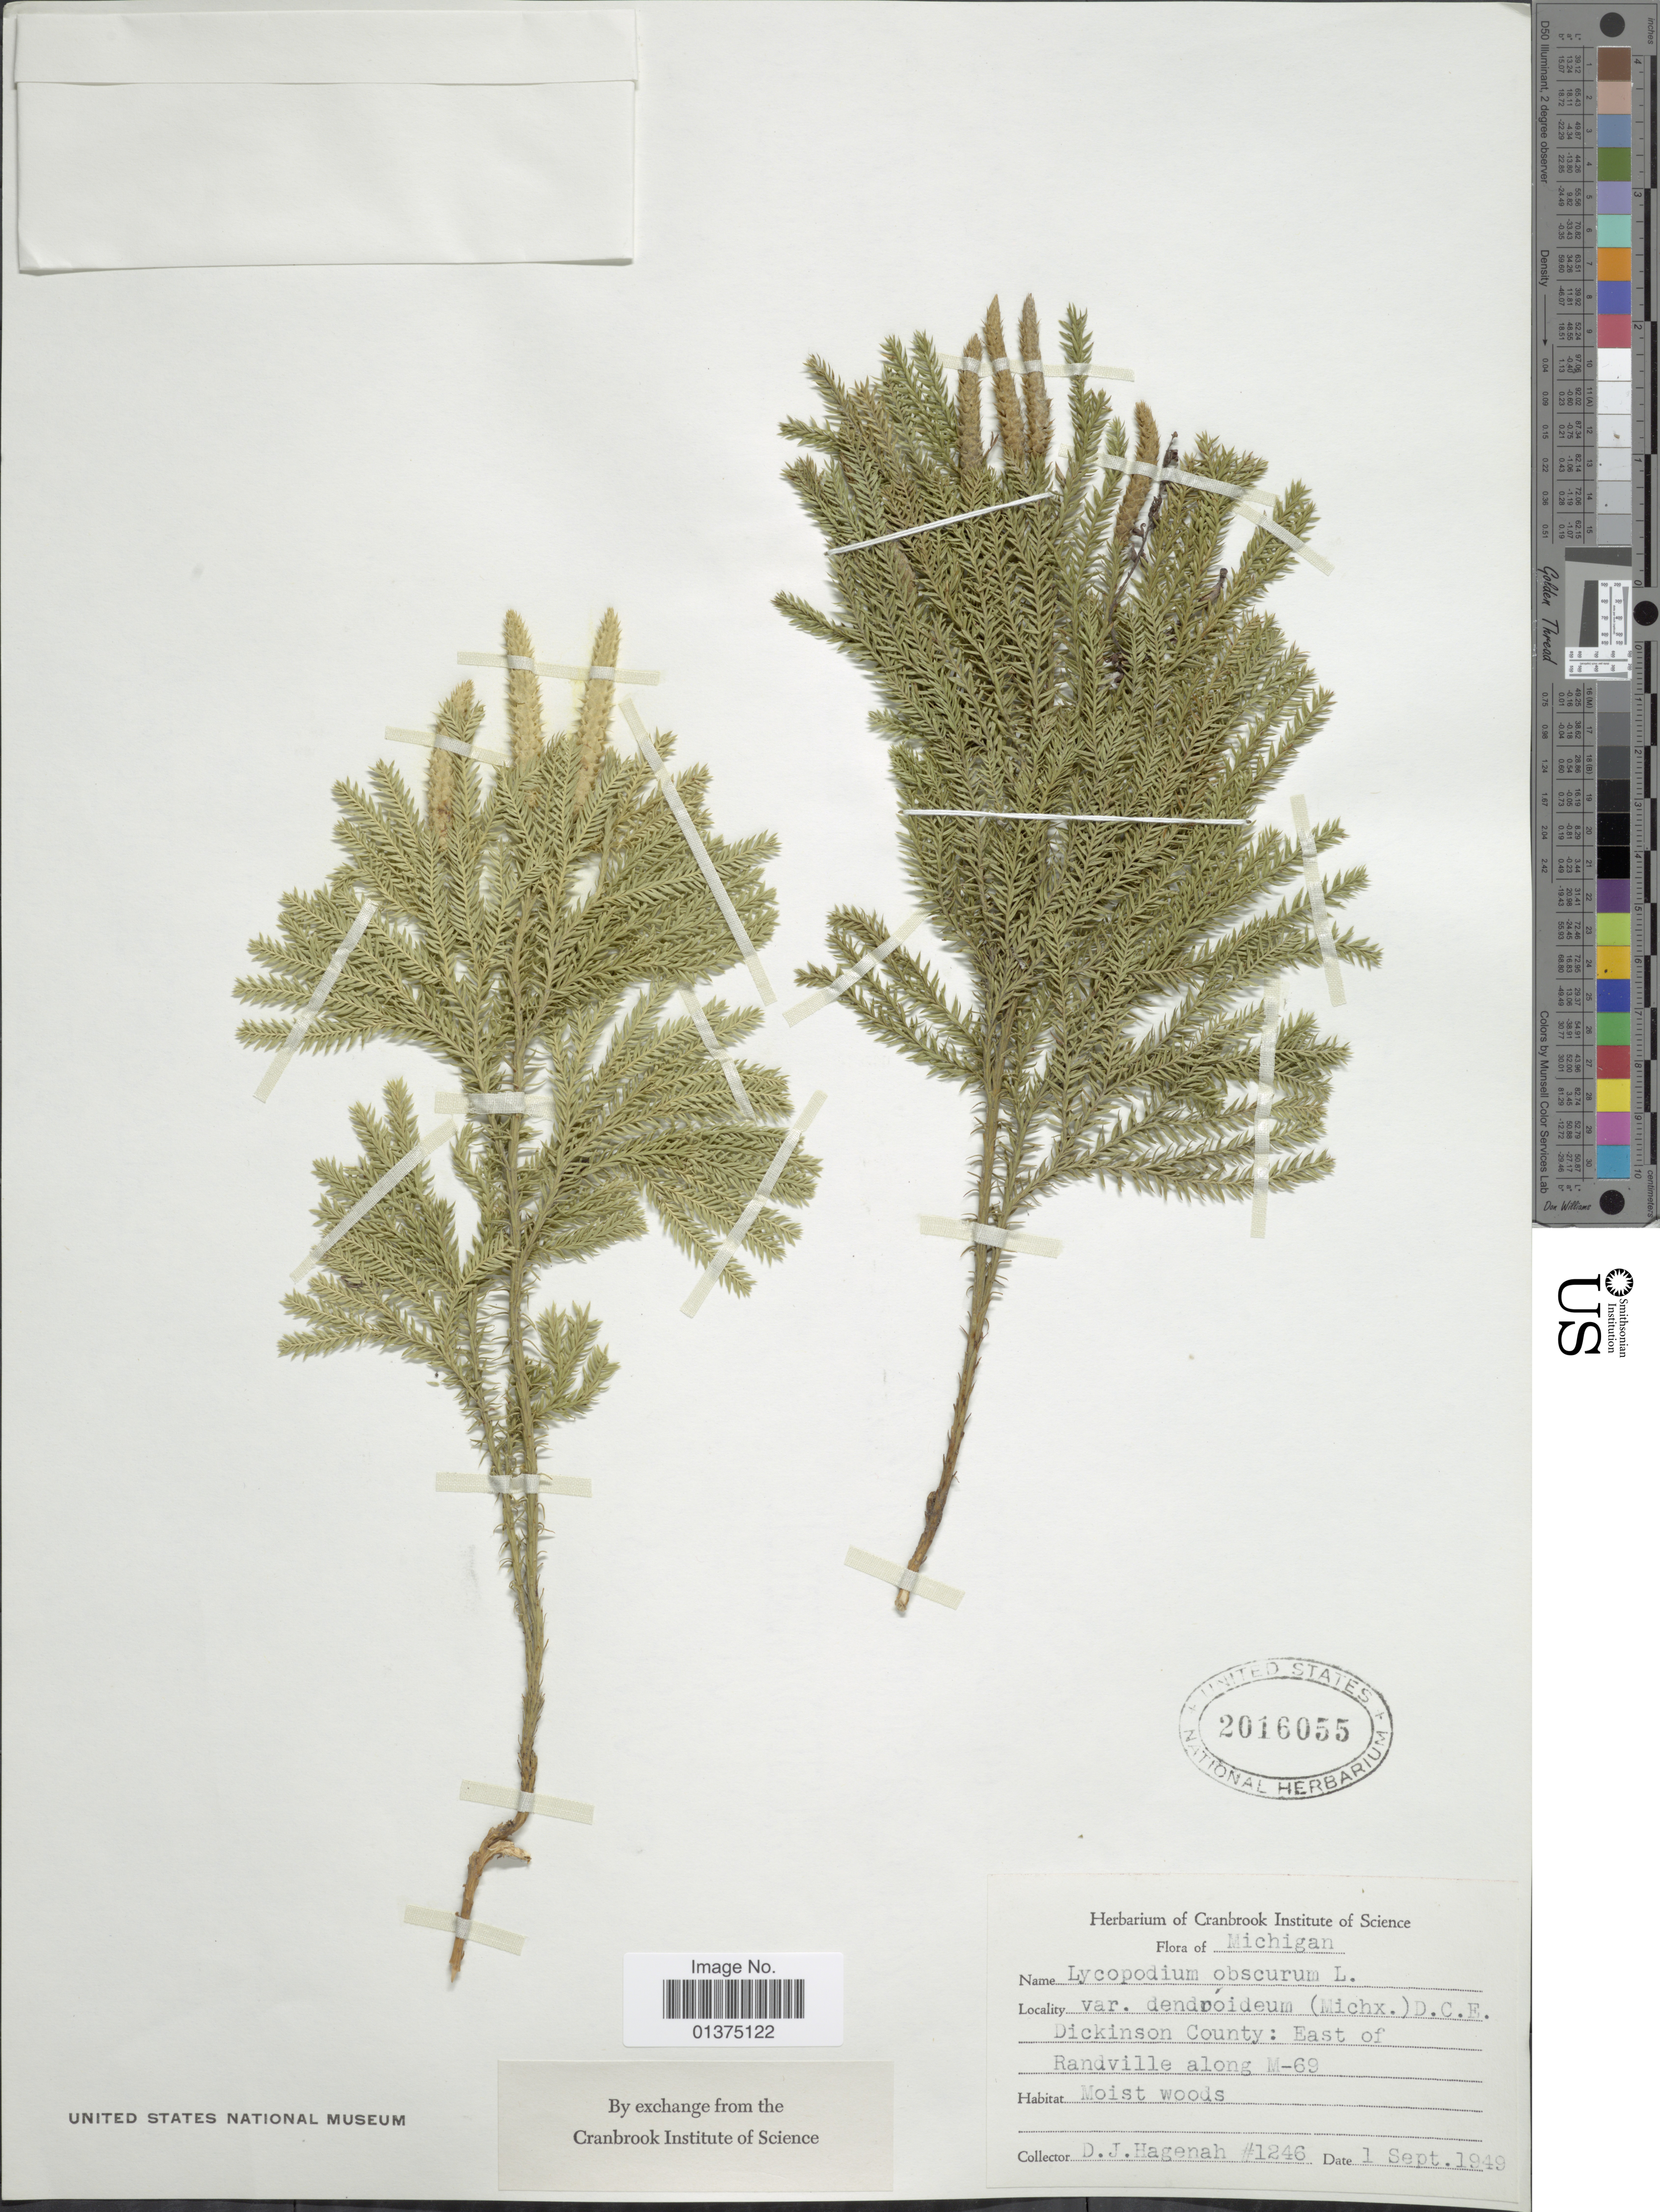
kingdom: Plantae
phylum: Tracheophyta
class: Lycopodiopsida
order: Lycopodiales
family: Lycopodiaceae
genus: Dendrolycopodium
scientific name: Dendrolycopodium dendroideum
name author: (Michx.) A. Haines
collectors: D. Hagenah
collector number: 1246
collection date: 1949-09-01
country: United States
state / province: Michigan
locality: Dickinson County: East of Randville along M-69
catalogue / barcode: US 2016055